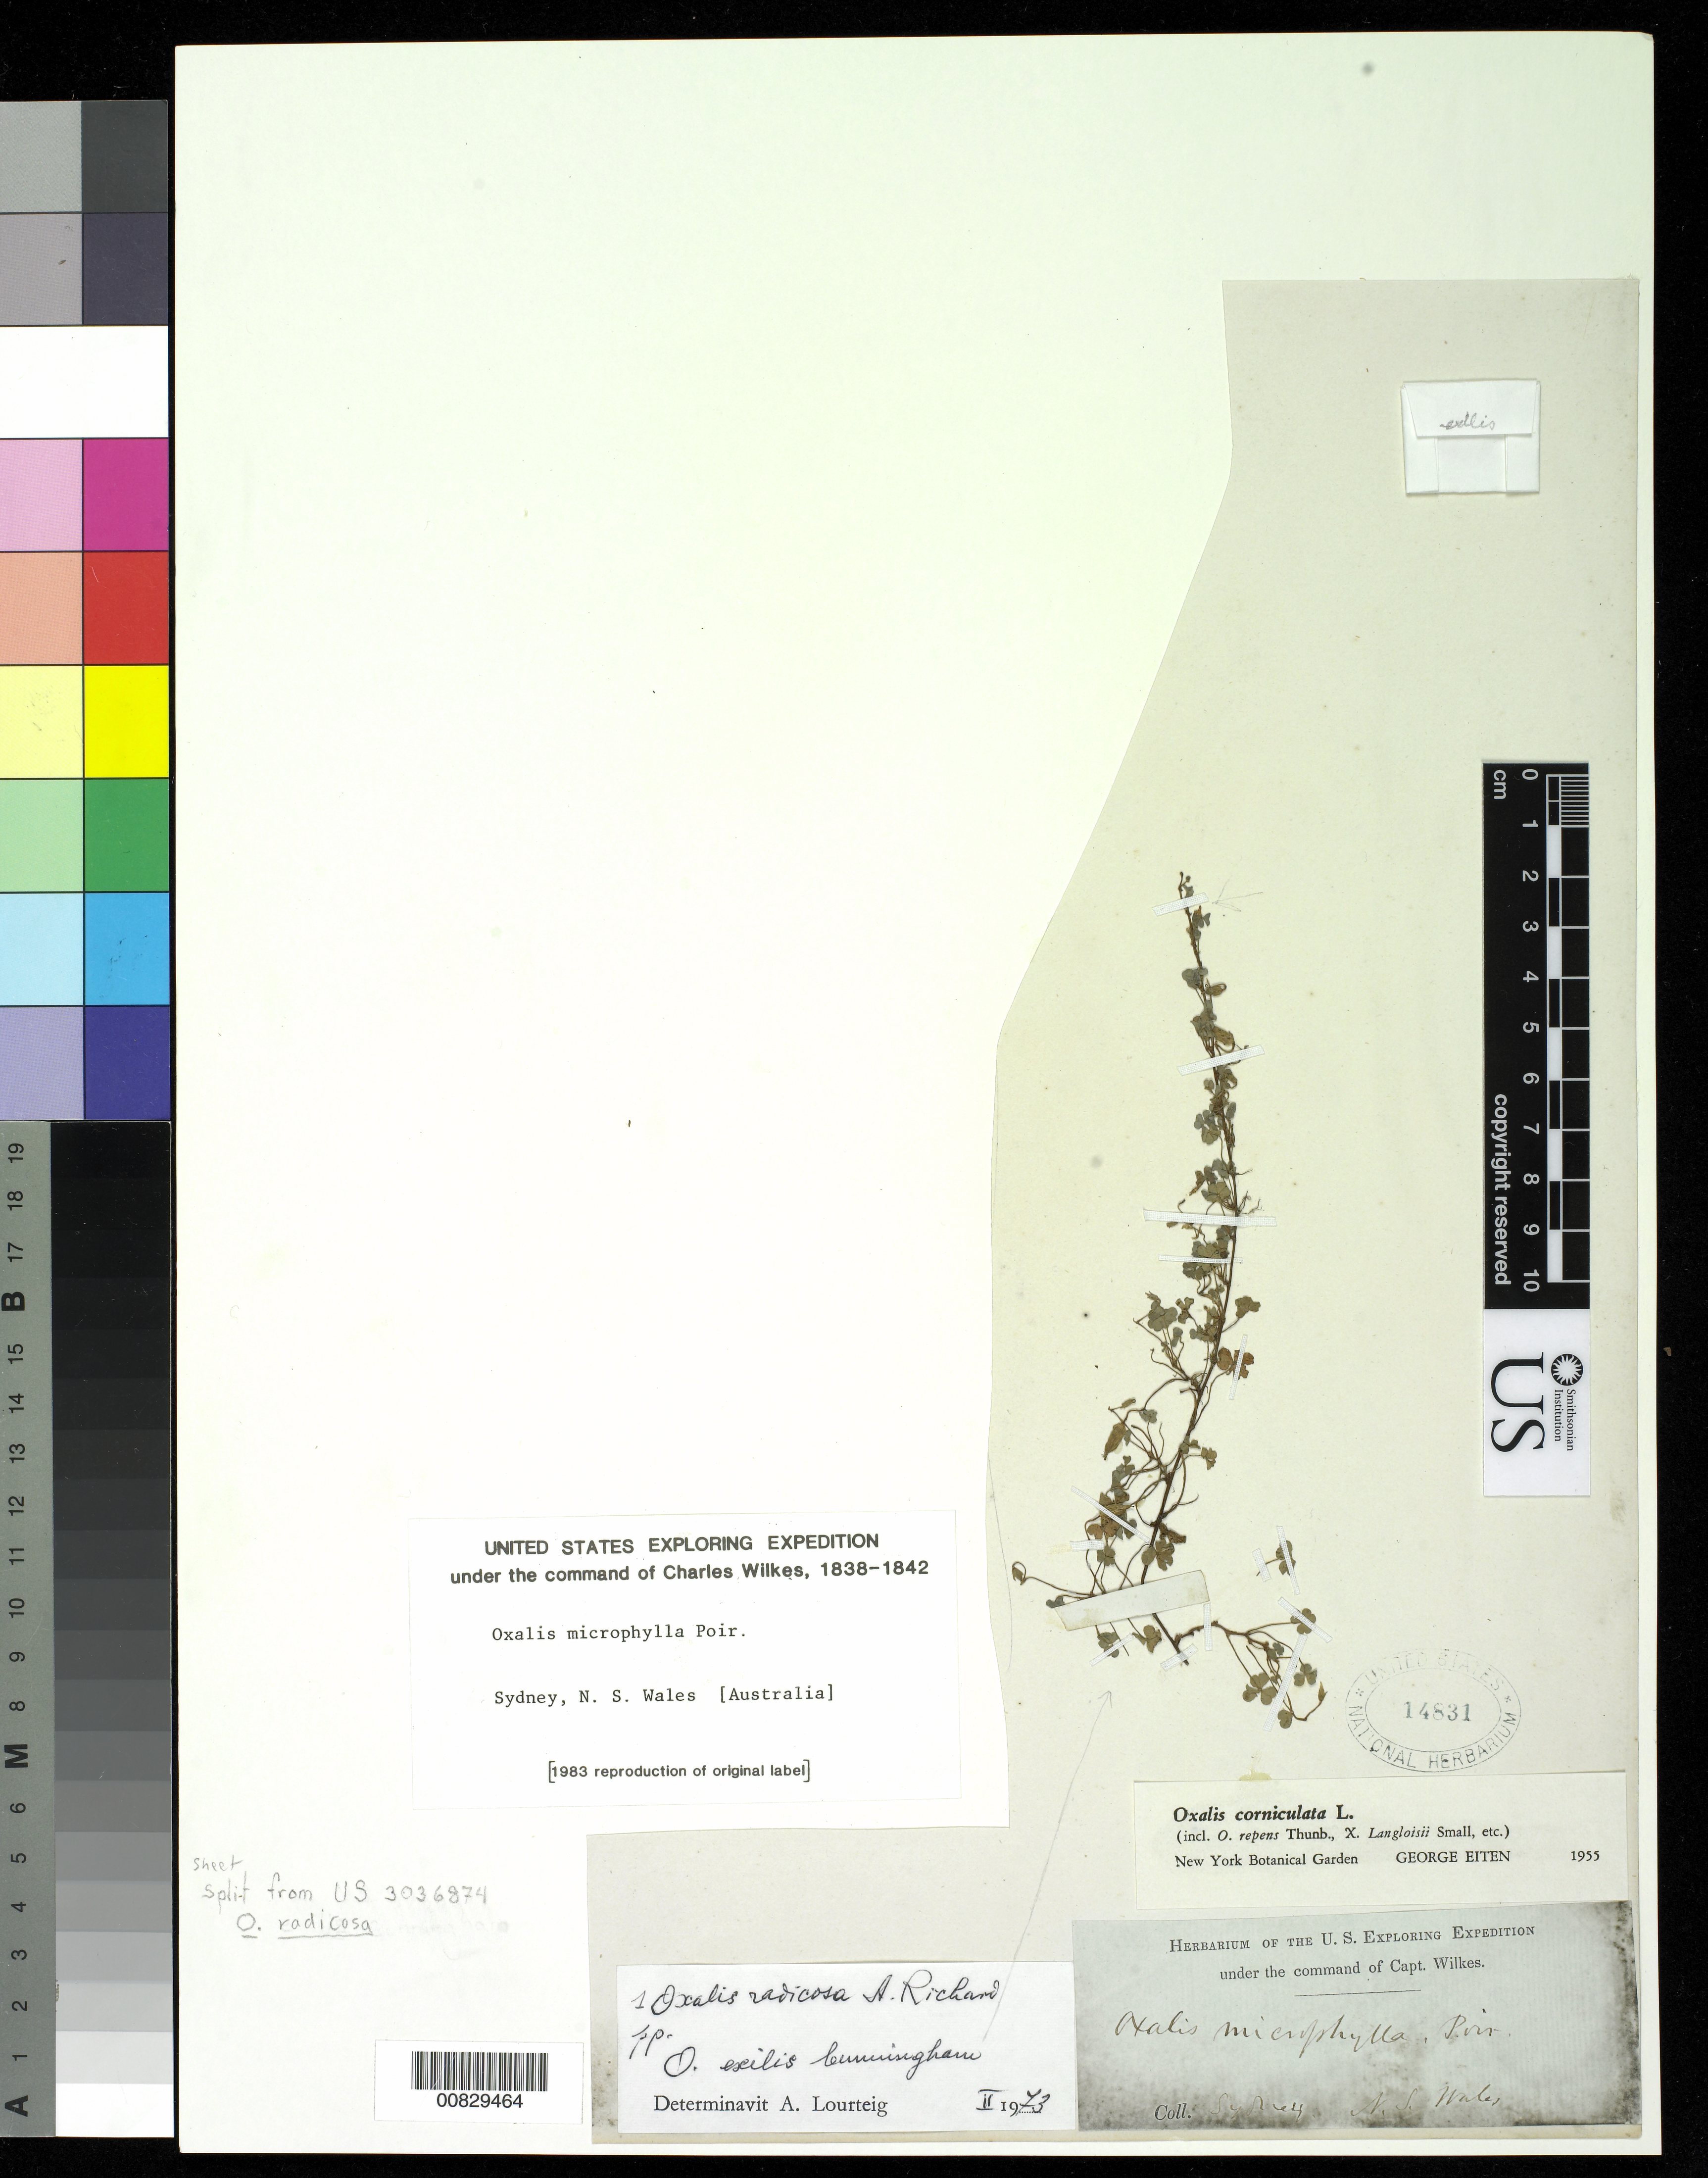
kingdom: Plantae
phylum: Tracheophyta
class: Magnoliopsida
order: Oxalidales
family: Oxalidaceae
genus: Oxalis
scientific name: Oxalis exilis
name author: A. Cunn.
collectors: Wilkes Explor. Exped.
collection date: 1838/1842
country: Australia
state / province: New South Wales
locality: Sydney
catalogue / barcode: US 14831